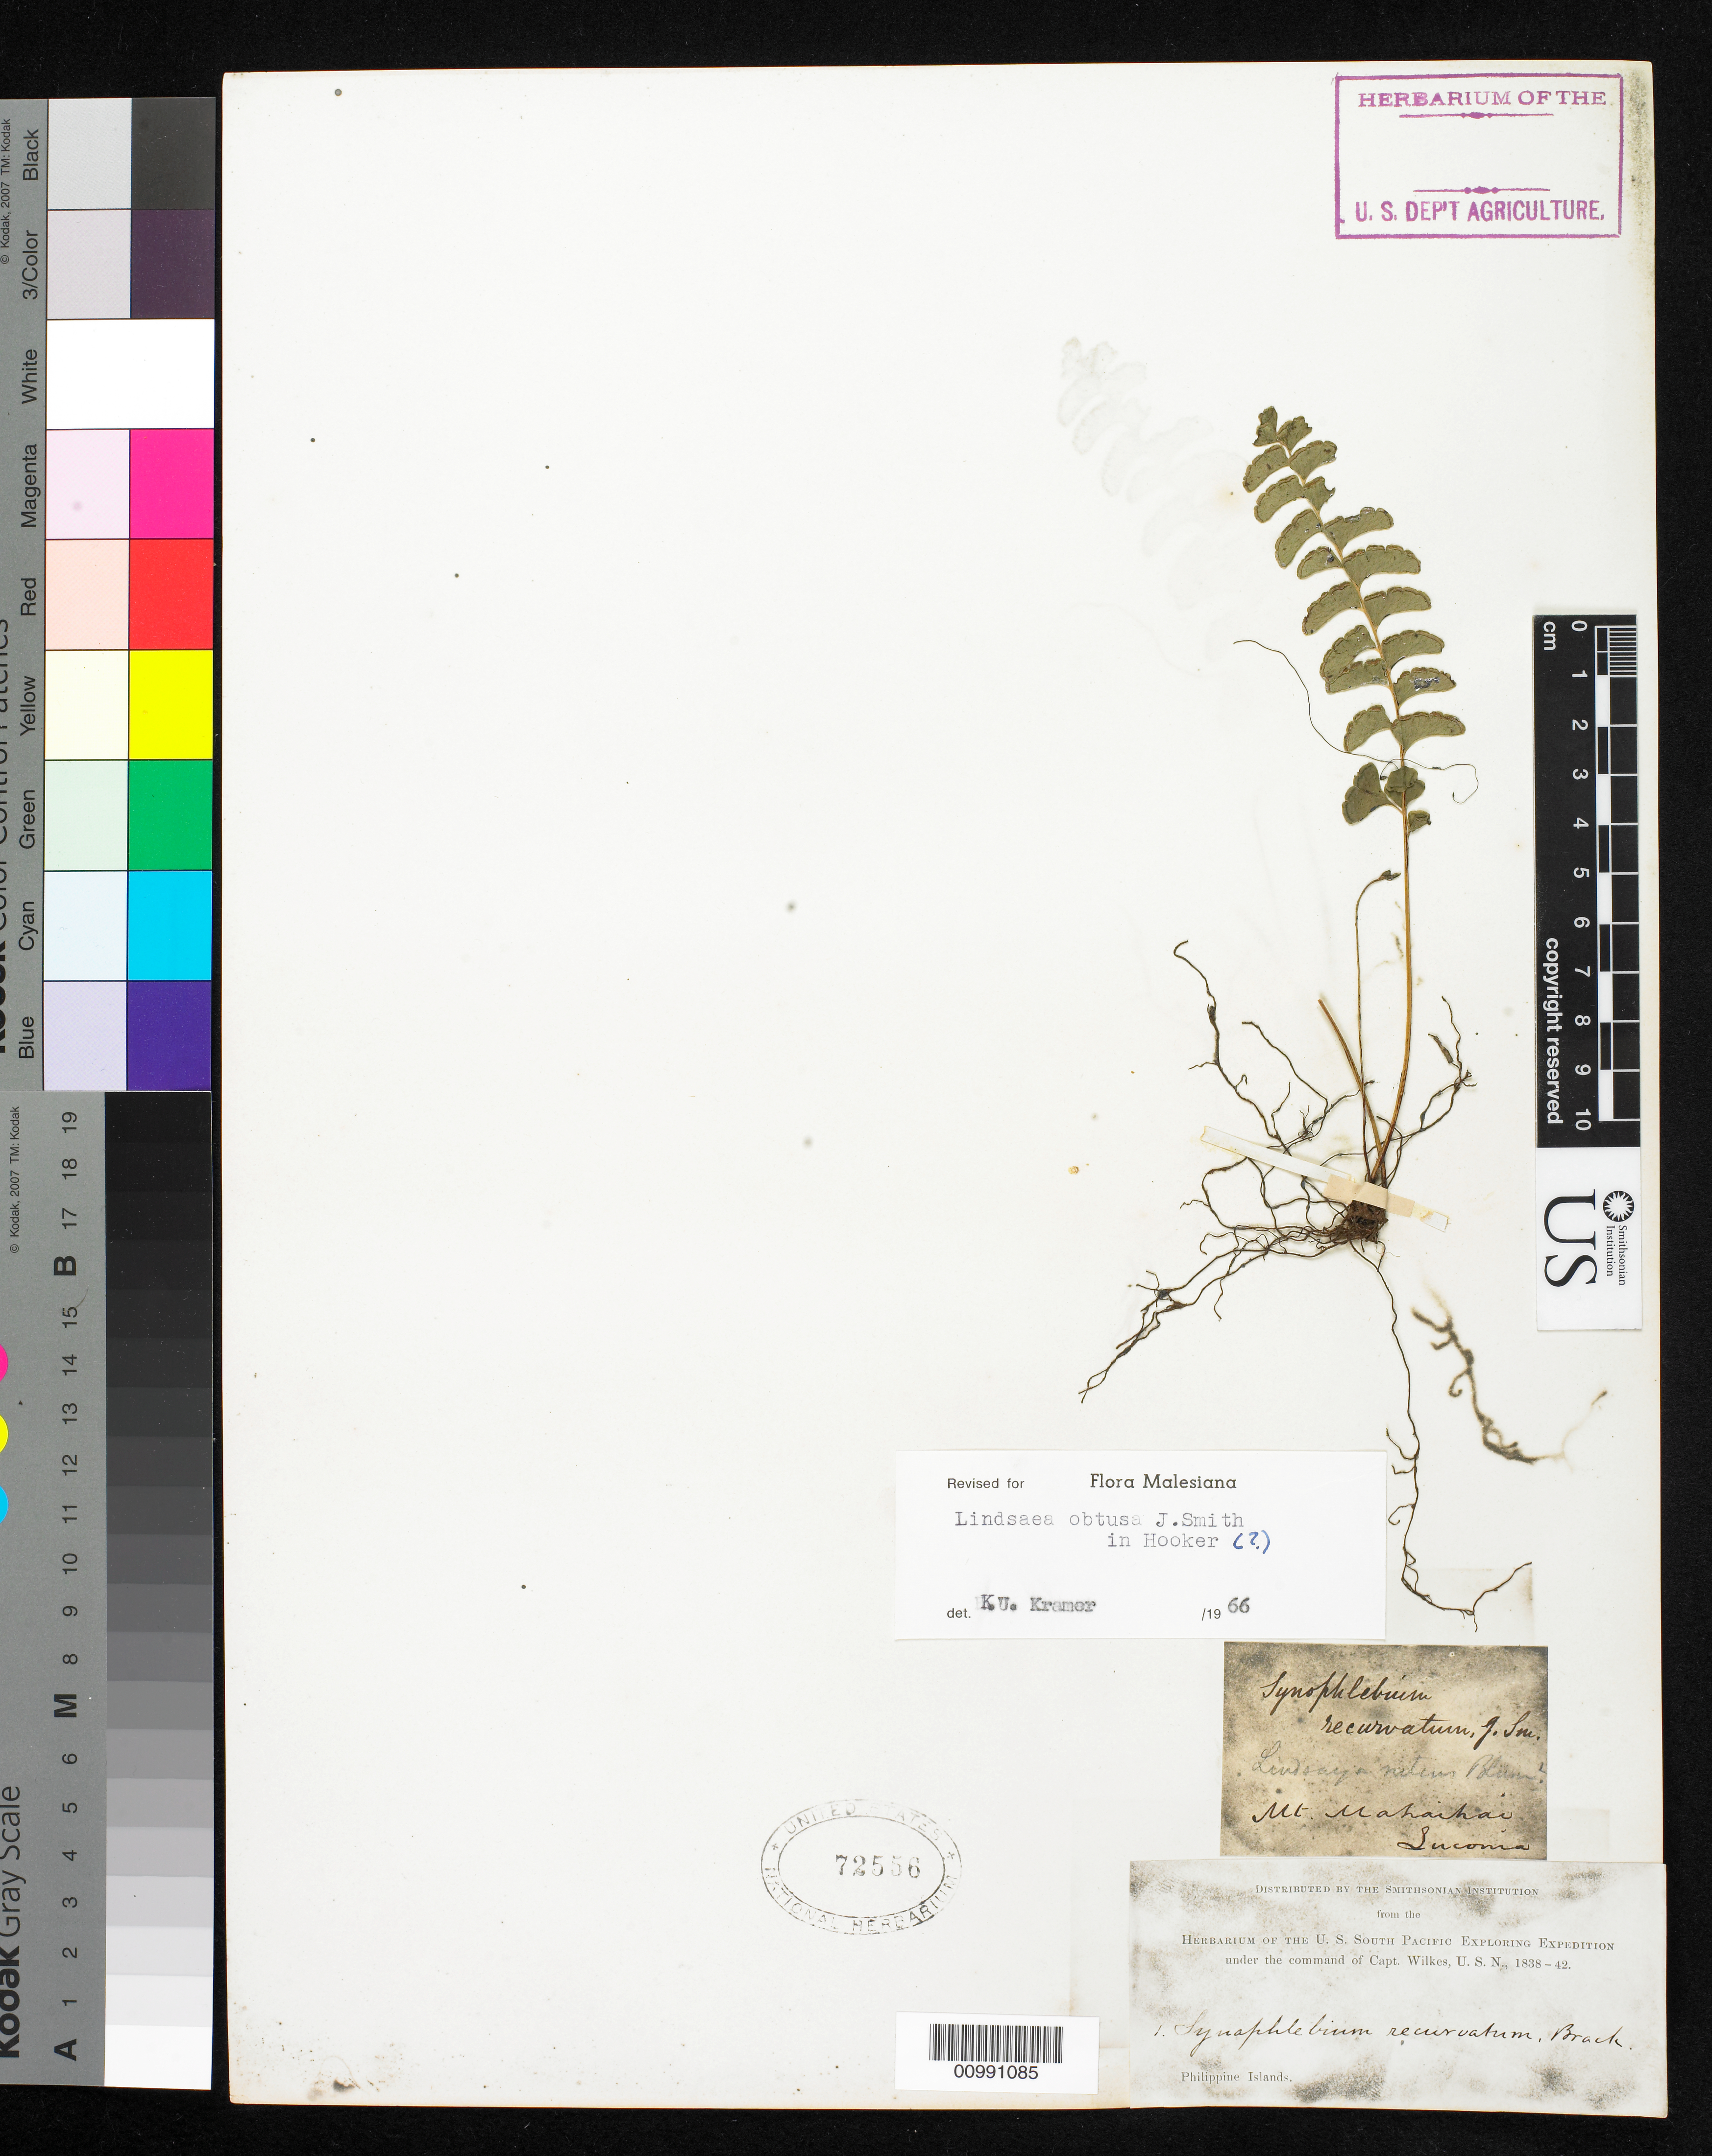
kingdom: Plantae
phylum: Tracheophyta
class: Polypodiopsida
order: Polypodiales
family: Lindsaeaceae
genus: Lindsaea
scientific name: Lindsaea obtusa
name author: J. Sm. ex Hook.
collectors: Wilkes Explor. Exped.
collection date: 1838/1842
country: Philippines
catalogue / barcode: US 72556